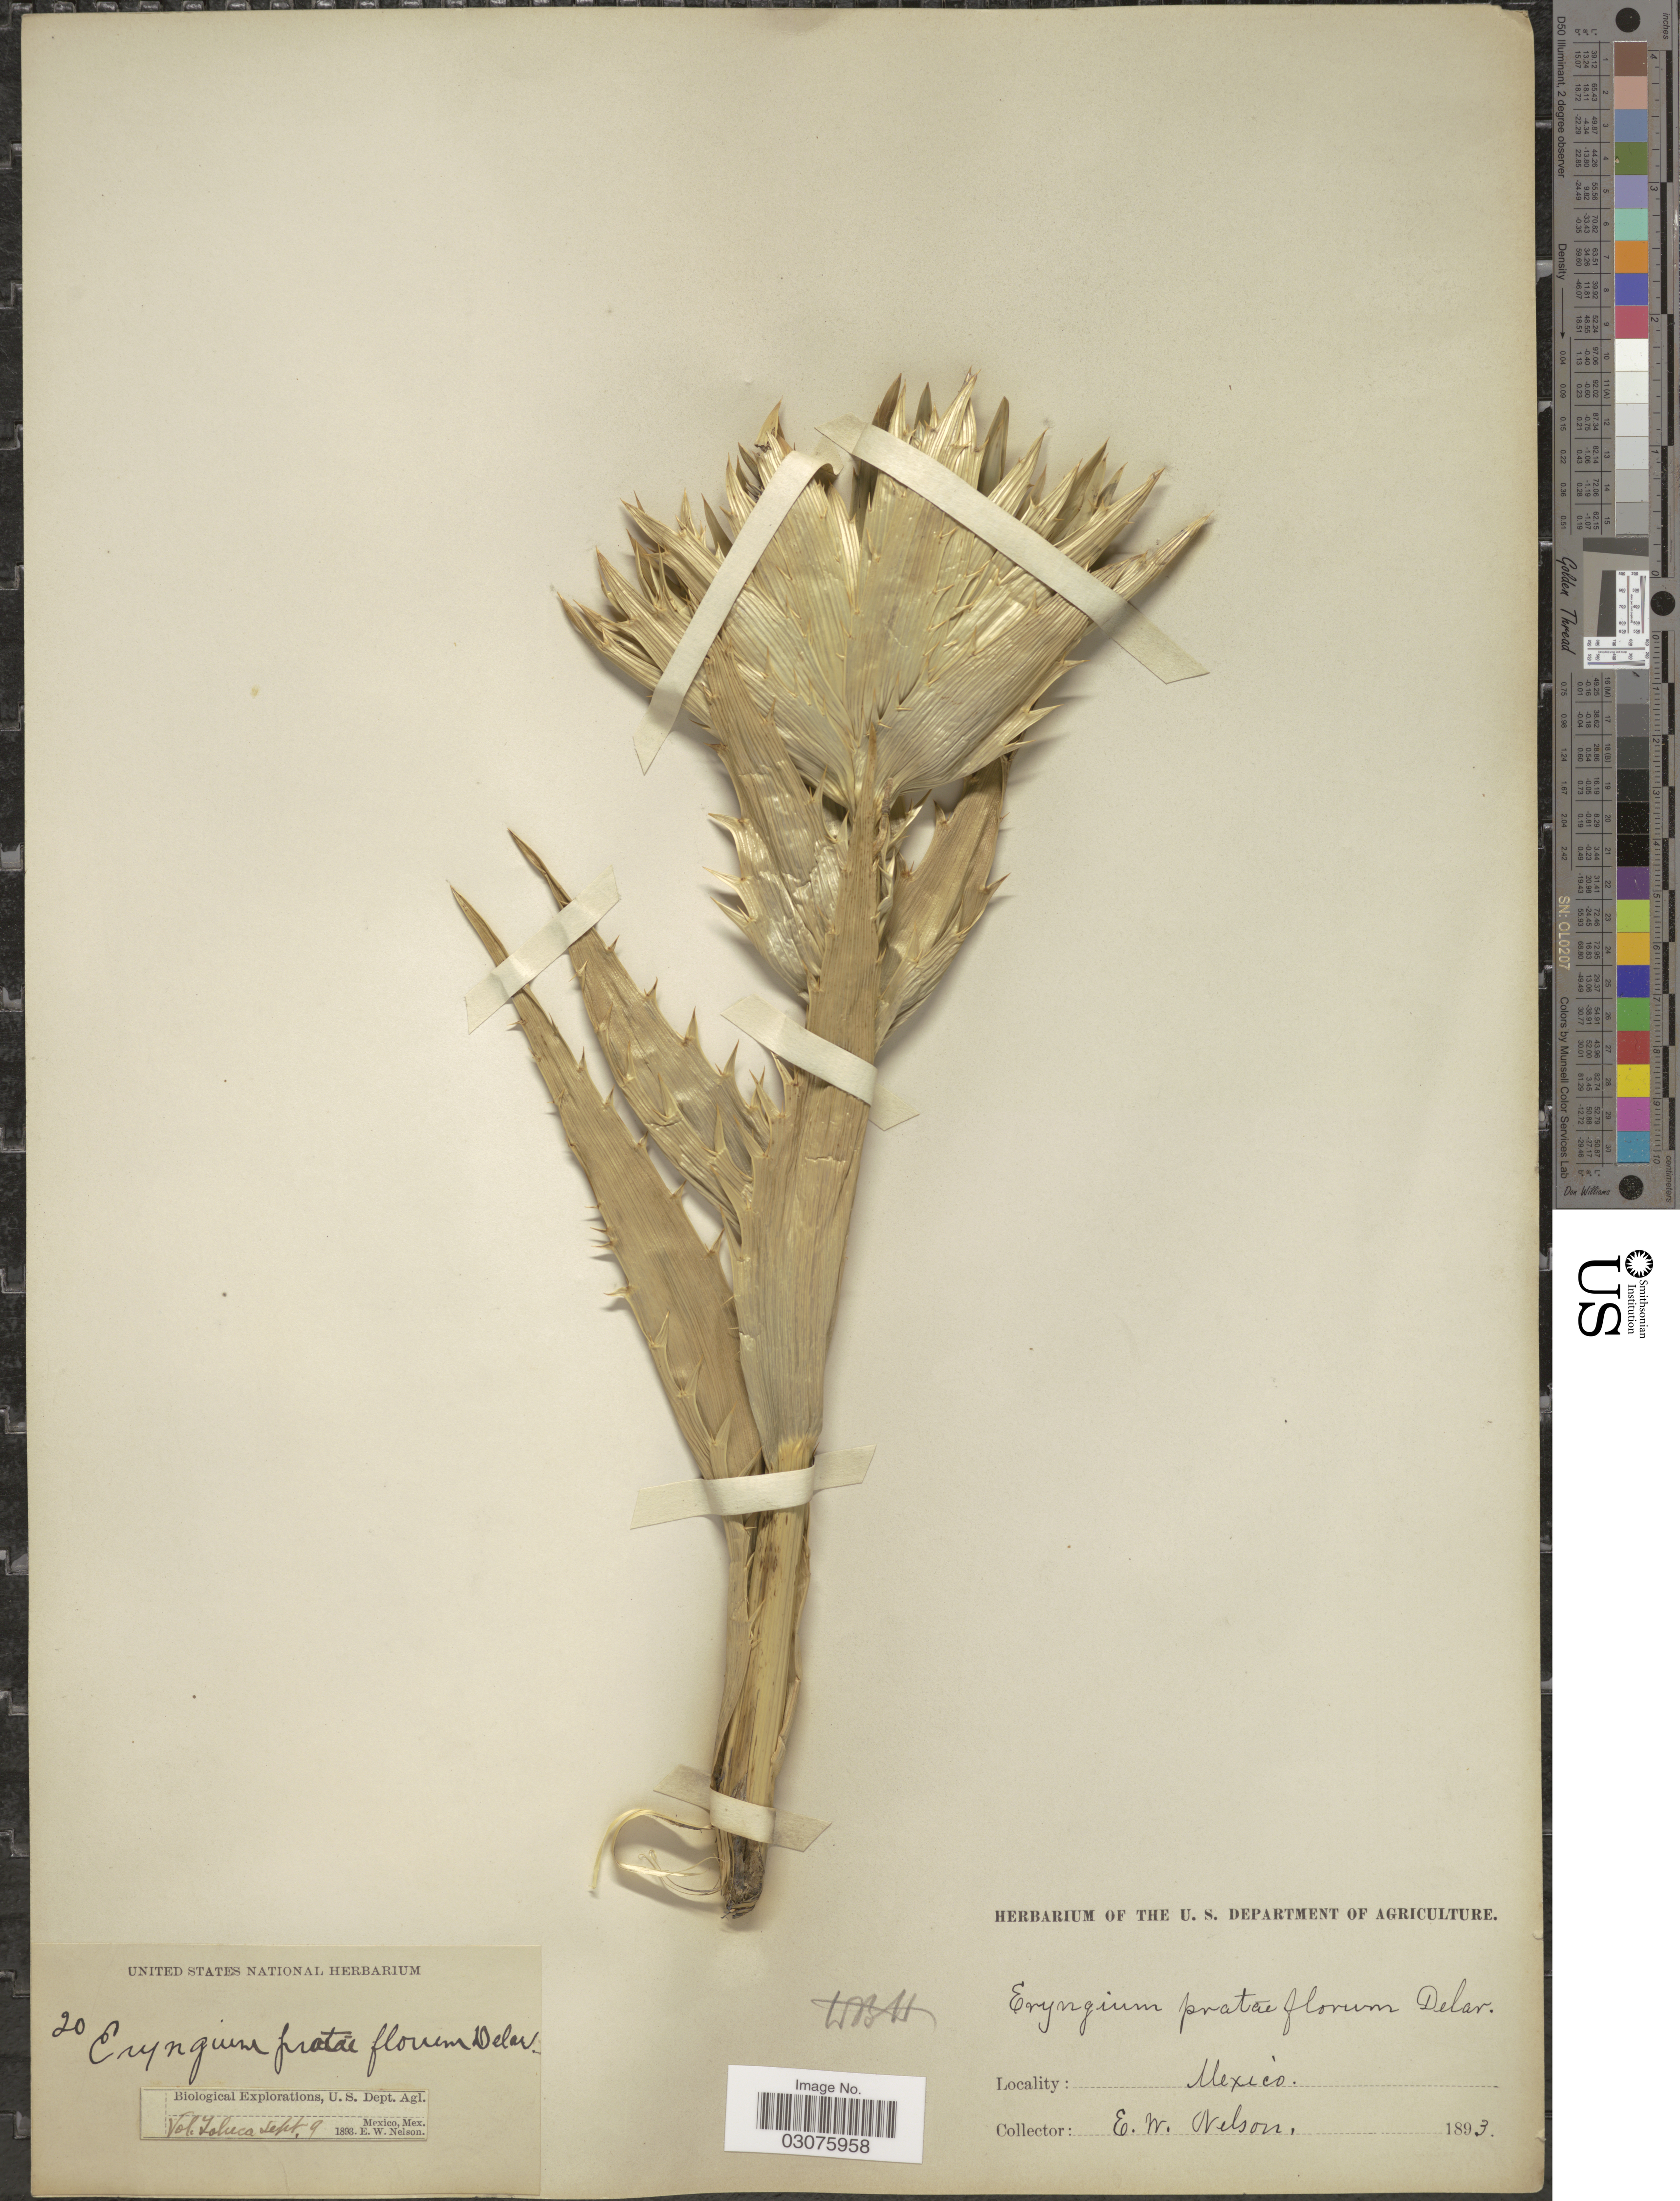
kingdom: Plantae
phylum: Tracheophyta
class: Magnoliopsida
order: Apiales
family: Apiaceae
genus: Eryngium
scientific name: Eryngium proteiflorum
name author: F. Delaroche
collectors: E. W. Nelson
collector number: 20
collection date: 1893-09-09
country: Mexico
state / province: México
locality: Vol. Toluca.